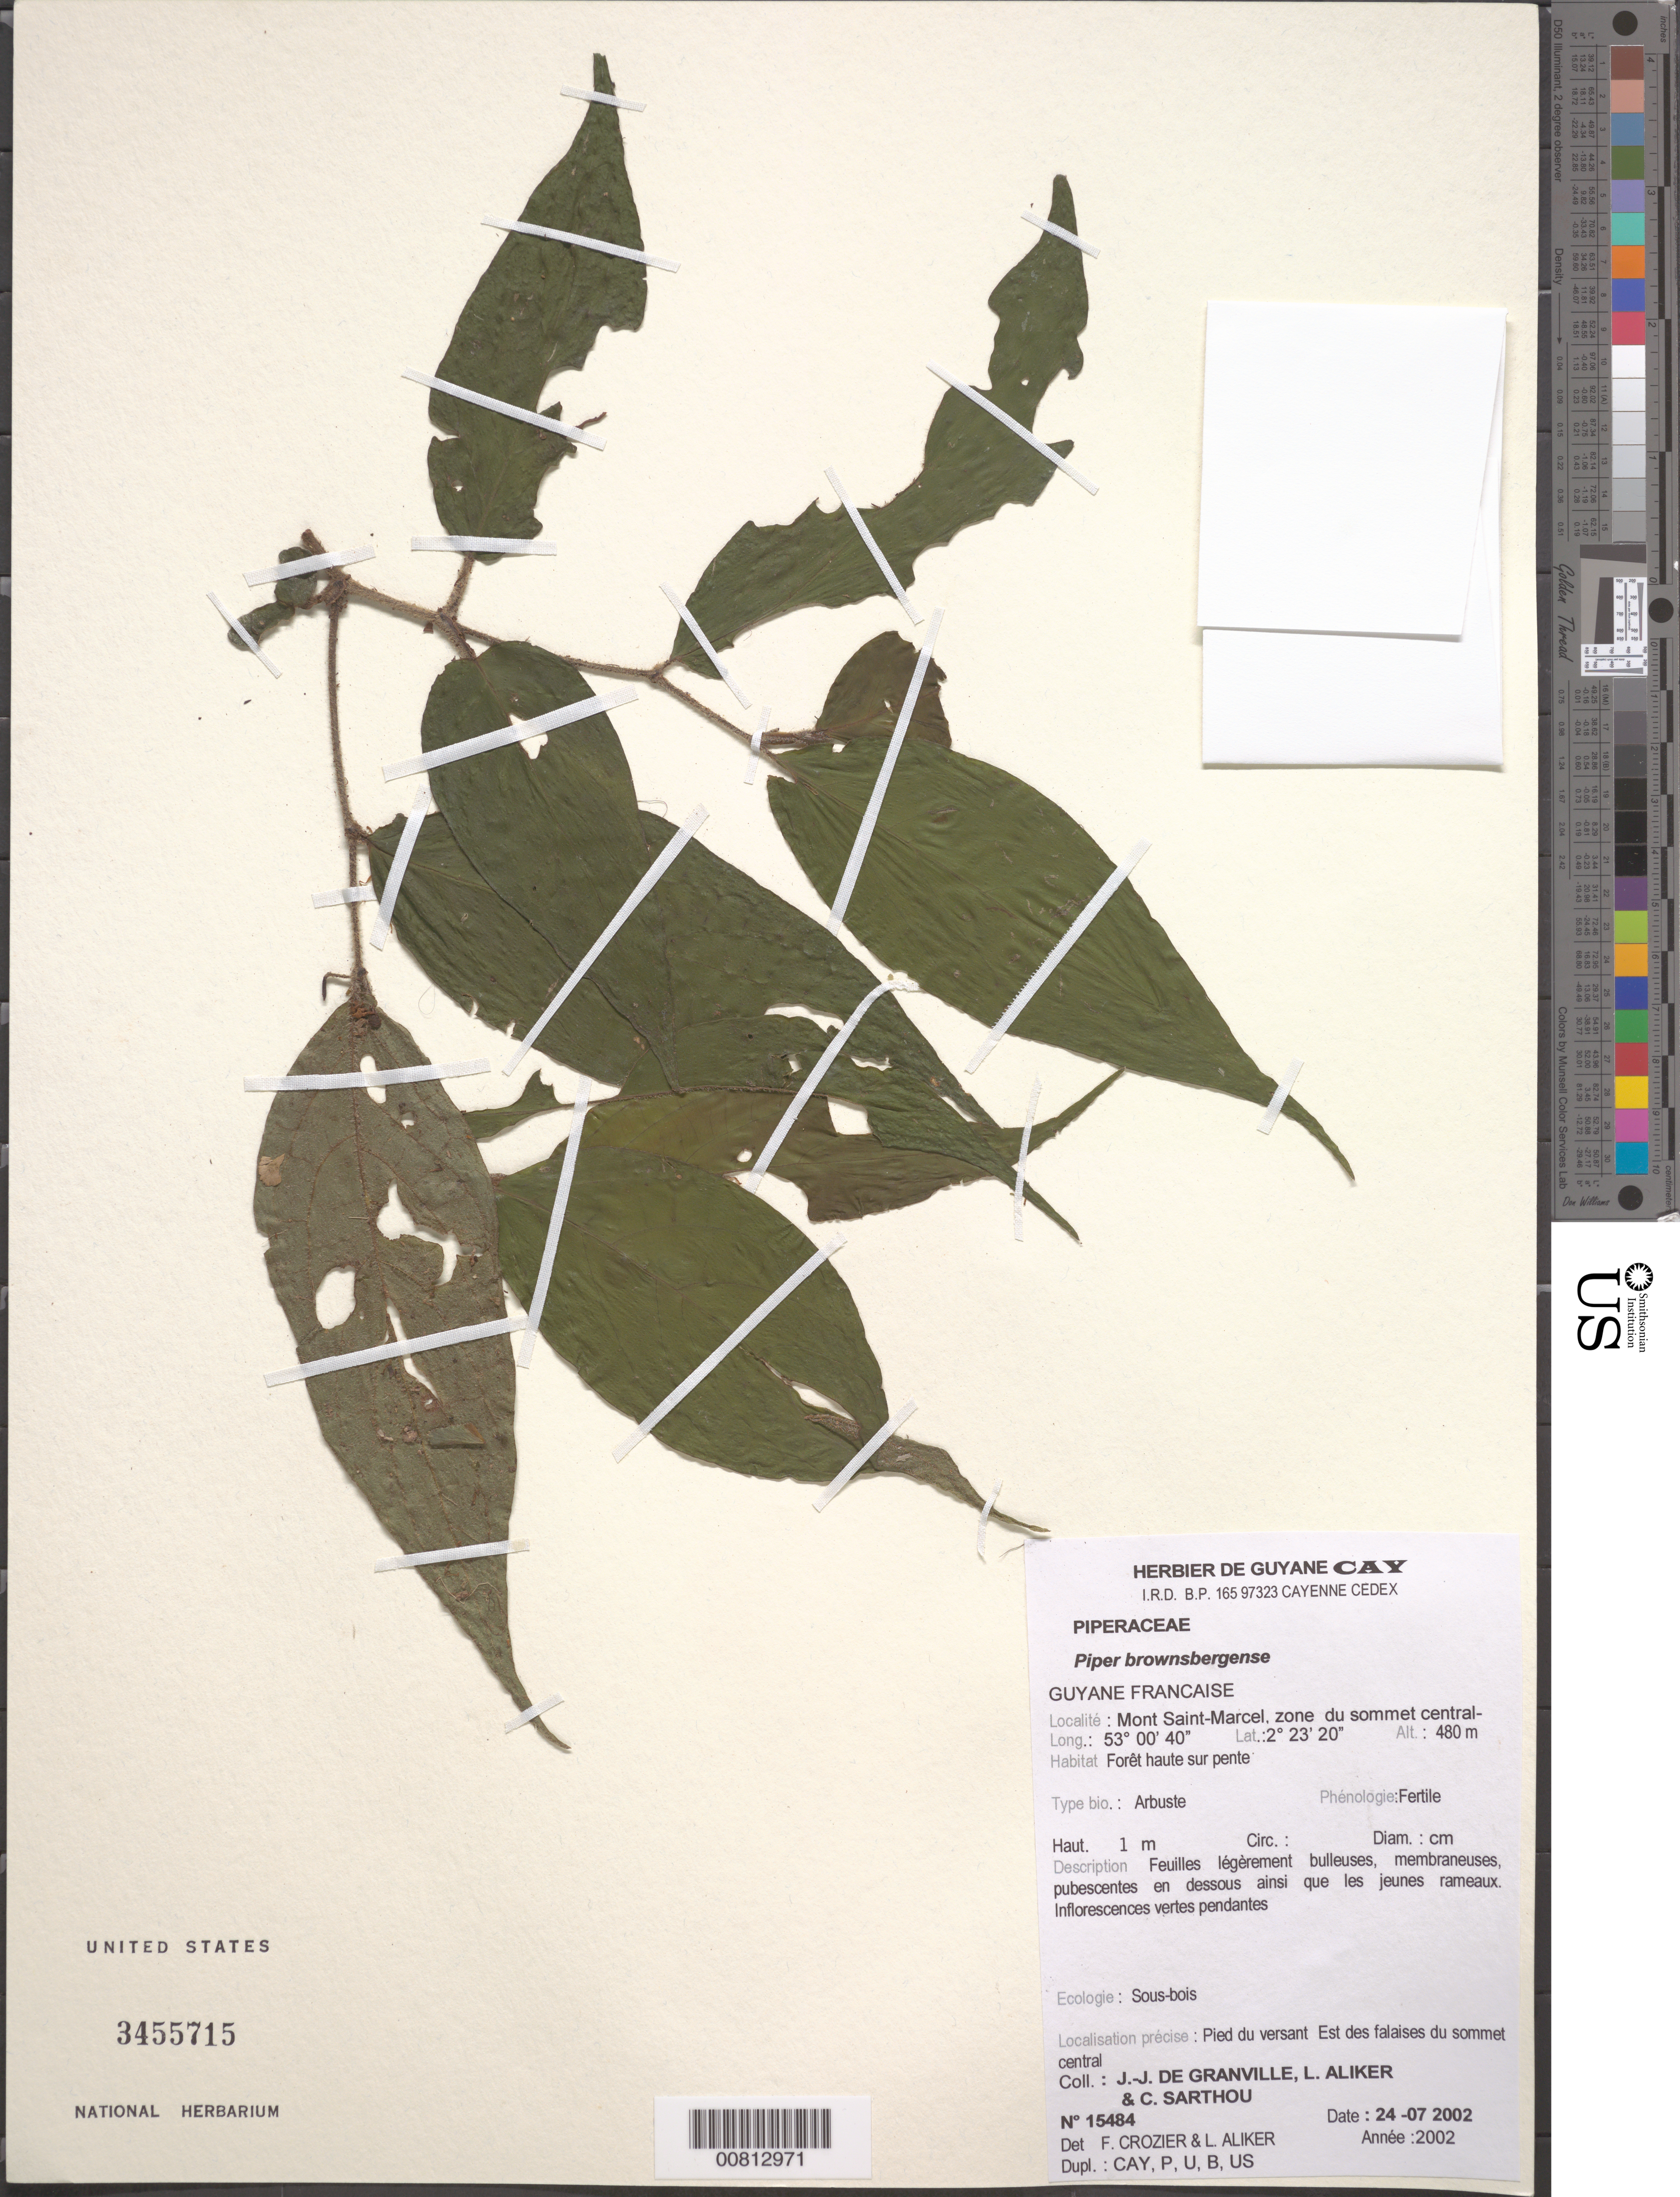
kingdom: Plantae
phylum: Tracheophyta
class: Magnoliopsida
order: Piperales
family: Piperaceae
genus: Piper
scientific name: Piper brownsbergense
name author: Yunck.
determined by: Crozier, F.; Aliker, L.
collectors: J.-J. de Granville, L. Aliker & C. Sarthou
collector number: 15484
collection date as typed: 24-Jul-02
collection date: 2002-07-24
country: French Guiana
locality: Mont Saint-Marcel, zone du sommet central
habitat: Forêt haute sur pente; sous bois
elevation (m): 480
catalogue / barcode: US 3455715